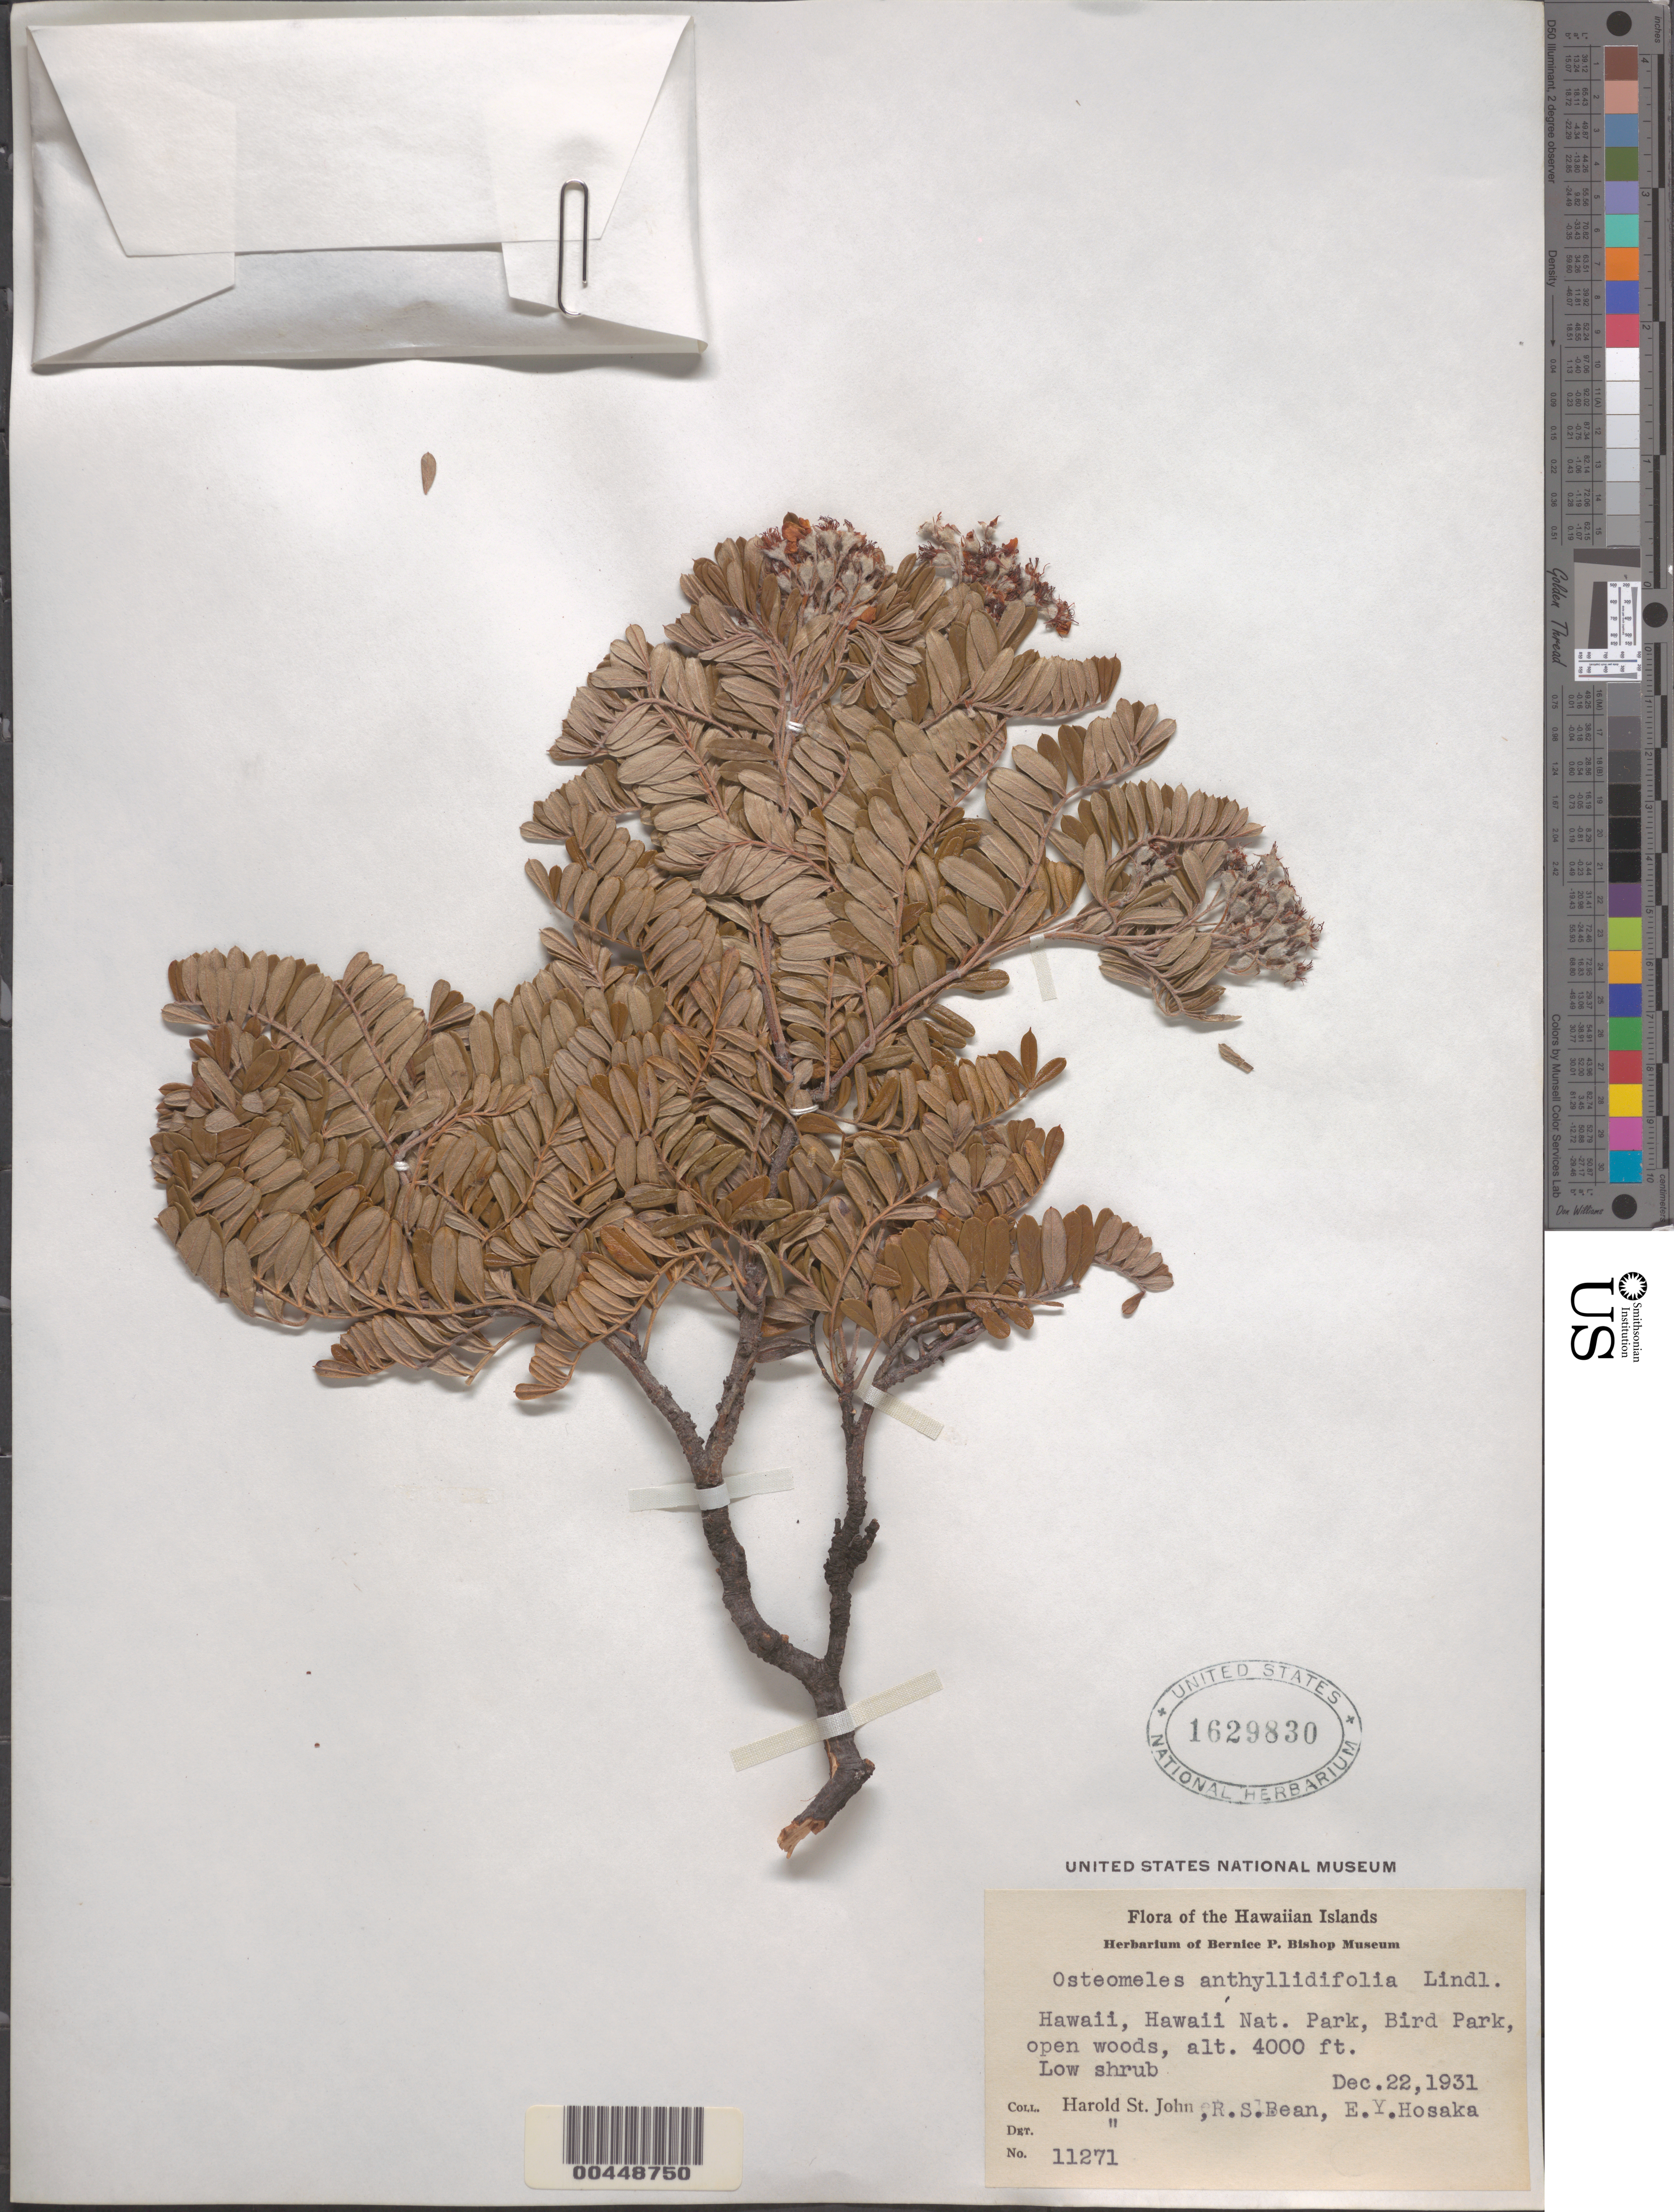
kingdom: Plantae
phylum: Tracheophyta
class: Magnoliopsida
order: Rosales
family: Rosaceae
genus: Osteomeles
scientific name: Osteomeles anthyllidifolia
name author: (Small) Lindl.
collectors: H. St. John, R. Bean & E. Y. Hosaka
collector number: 11271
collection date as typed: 22 Dec 1931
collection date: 1931-12-22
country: United States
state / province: Hawaii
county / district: Hawaii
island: Hawaii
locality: Hawaii Volcanos Nat Park, Bird Park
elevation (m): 1219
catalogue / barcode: US 1629830